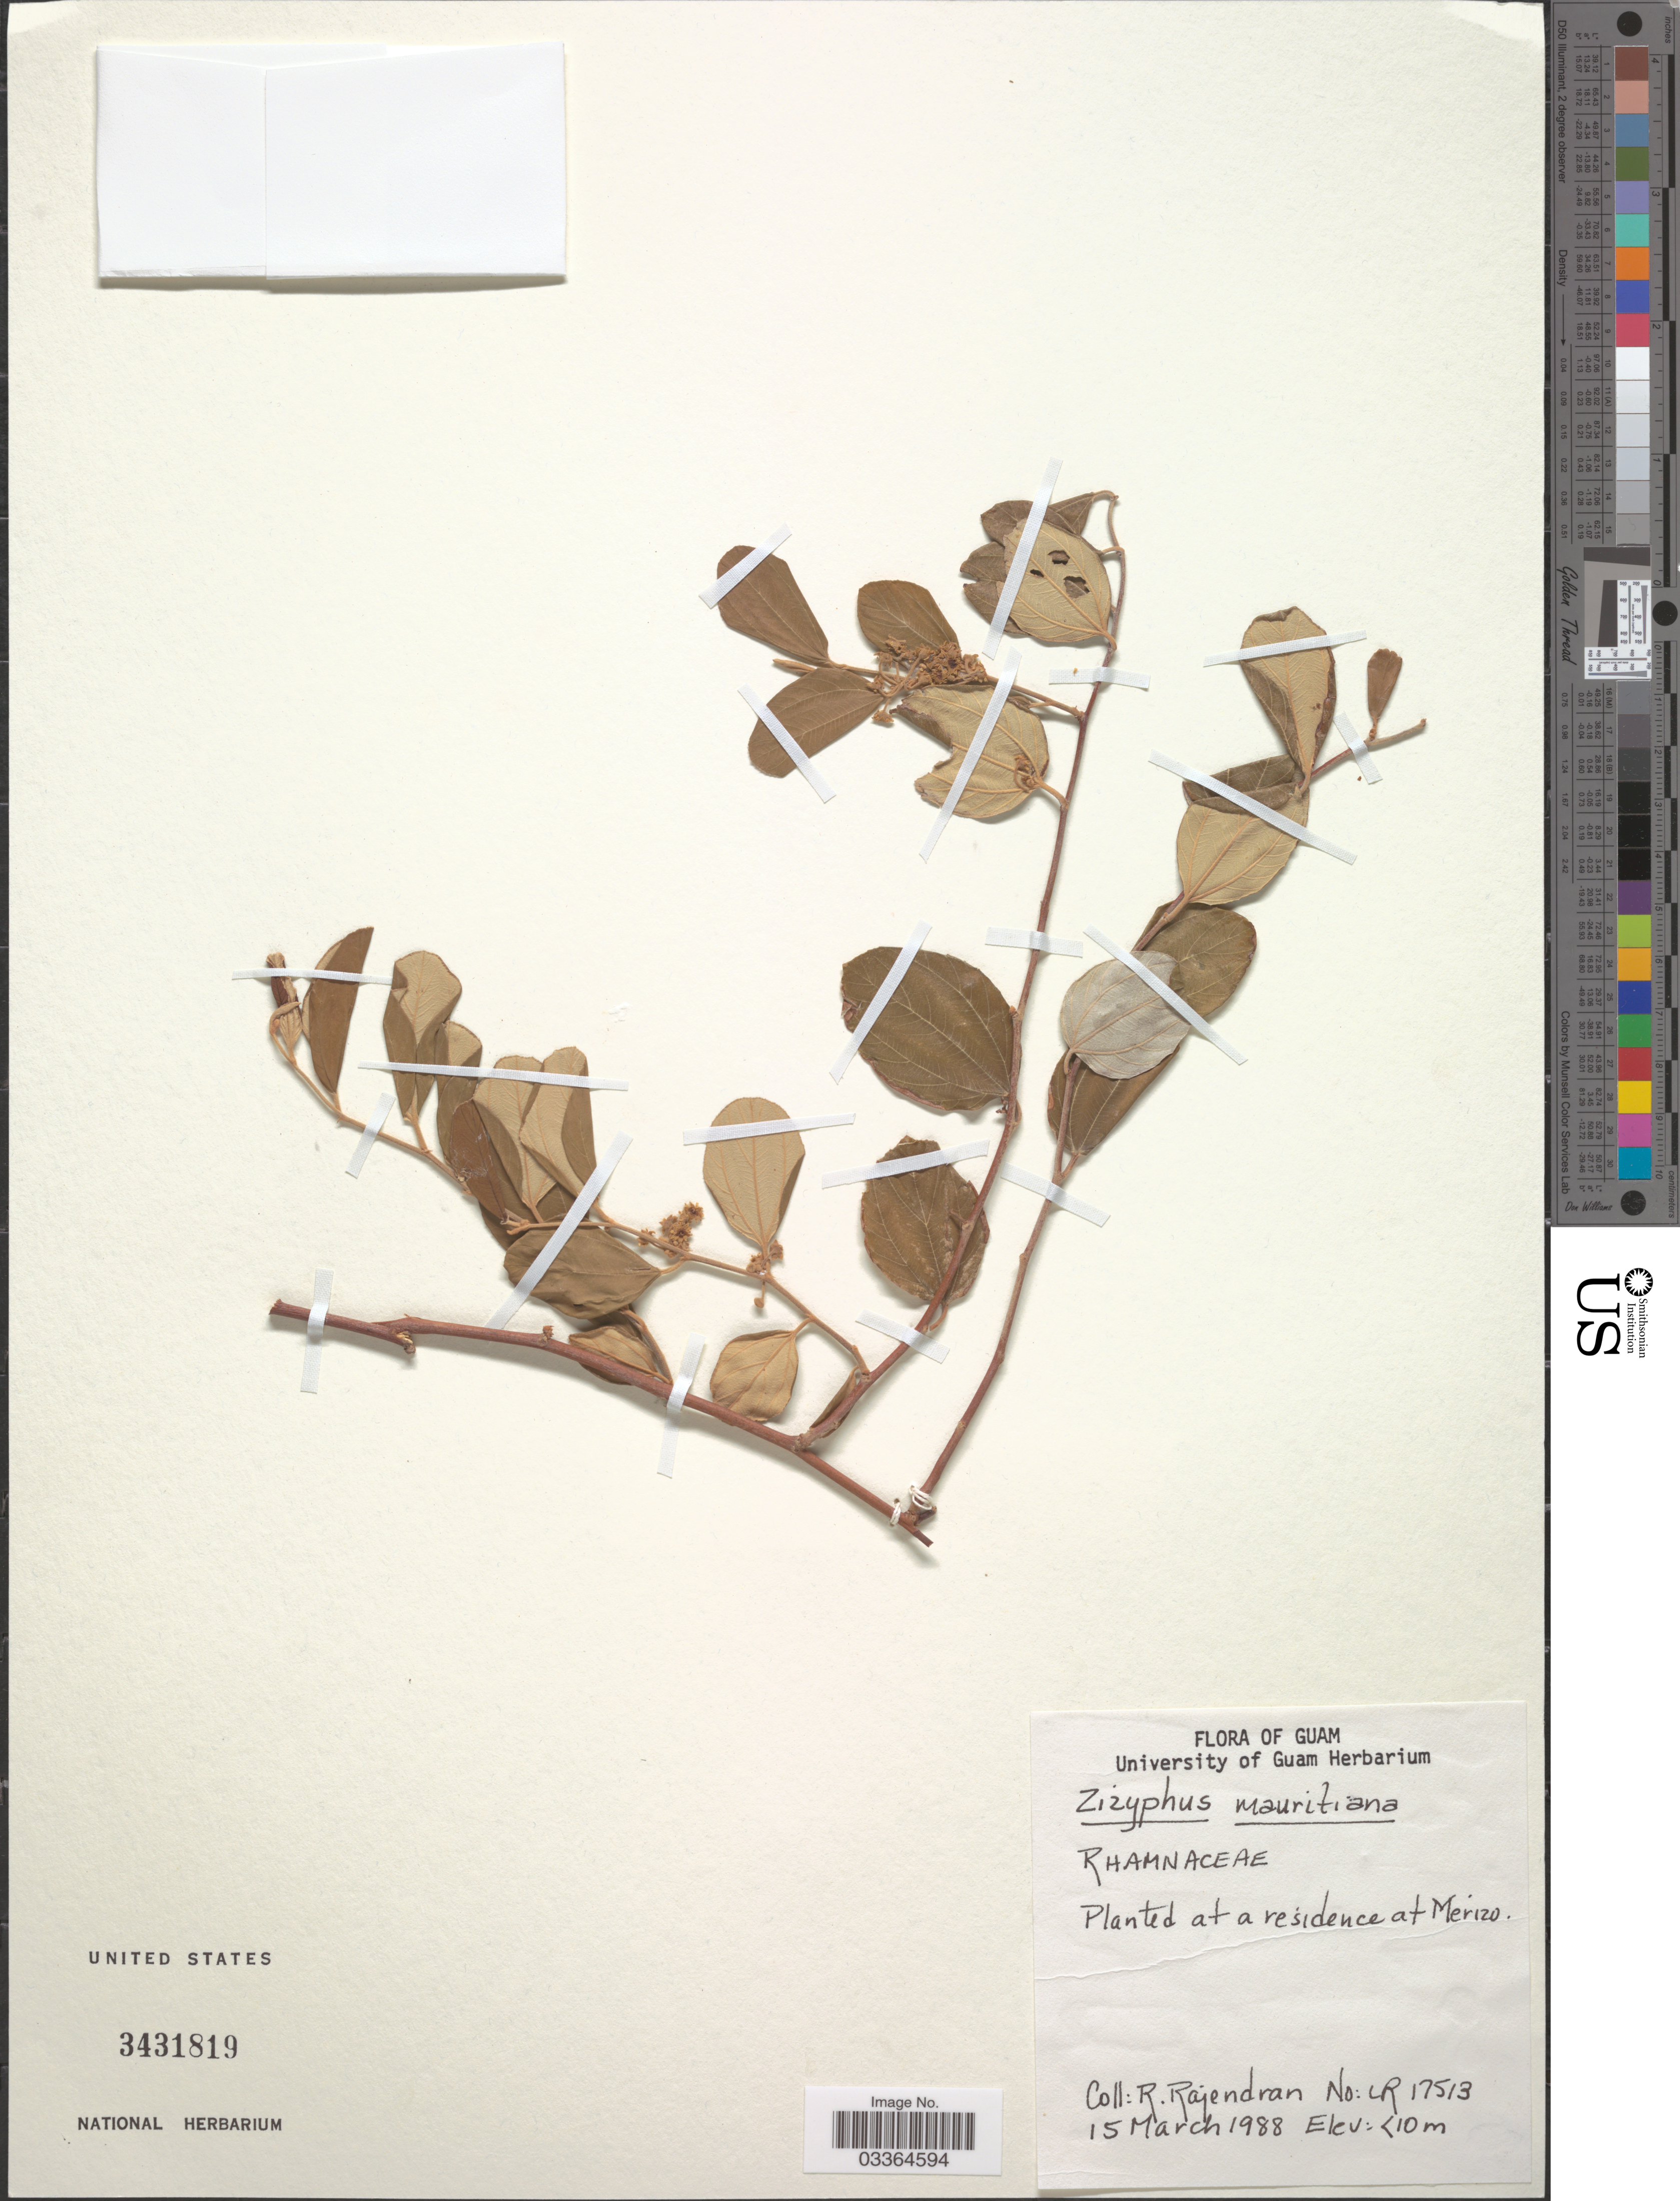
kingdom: Plantae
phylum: Tracheophyta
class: Magnoliopsida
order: Rosales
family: Rhamnaceae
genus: Ziziphus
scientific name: Ziziphus mauritiana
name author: Lam.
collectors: R. Rajendran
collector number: LR17513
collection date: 1988-03-15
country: Guam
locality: Planted at a residence at Merizo.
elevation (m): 10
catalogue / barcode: US 3431819